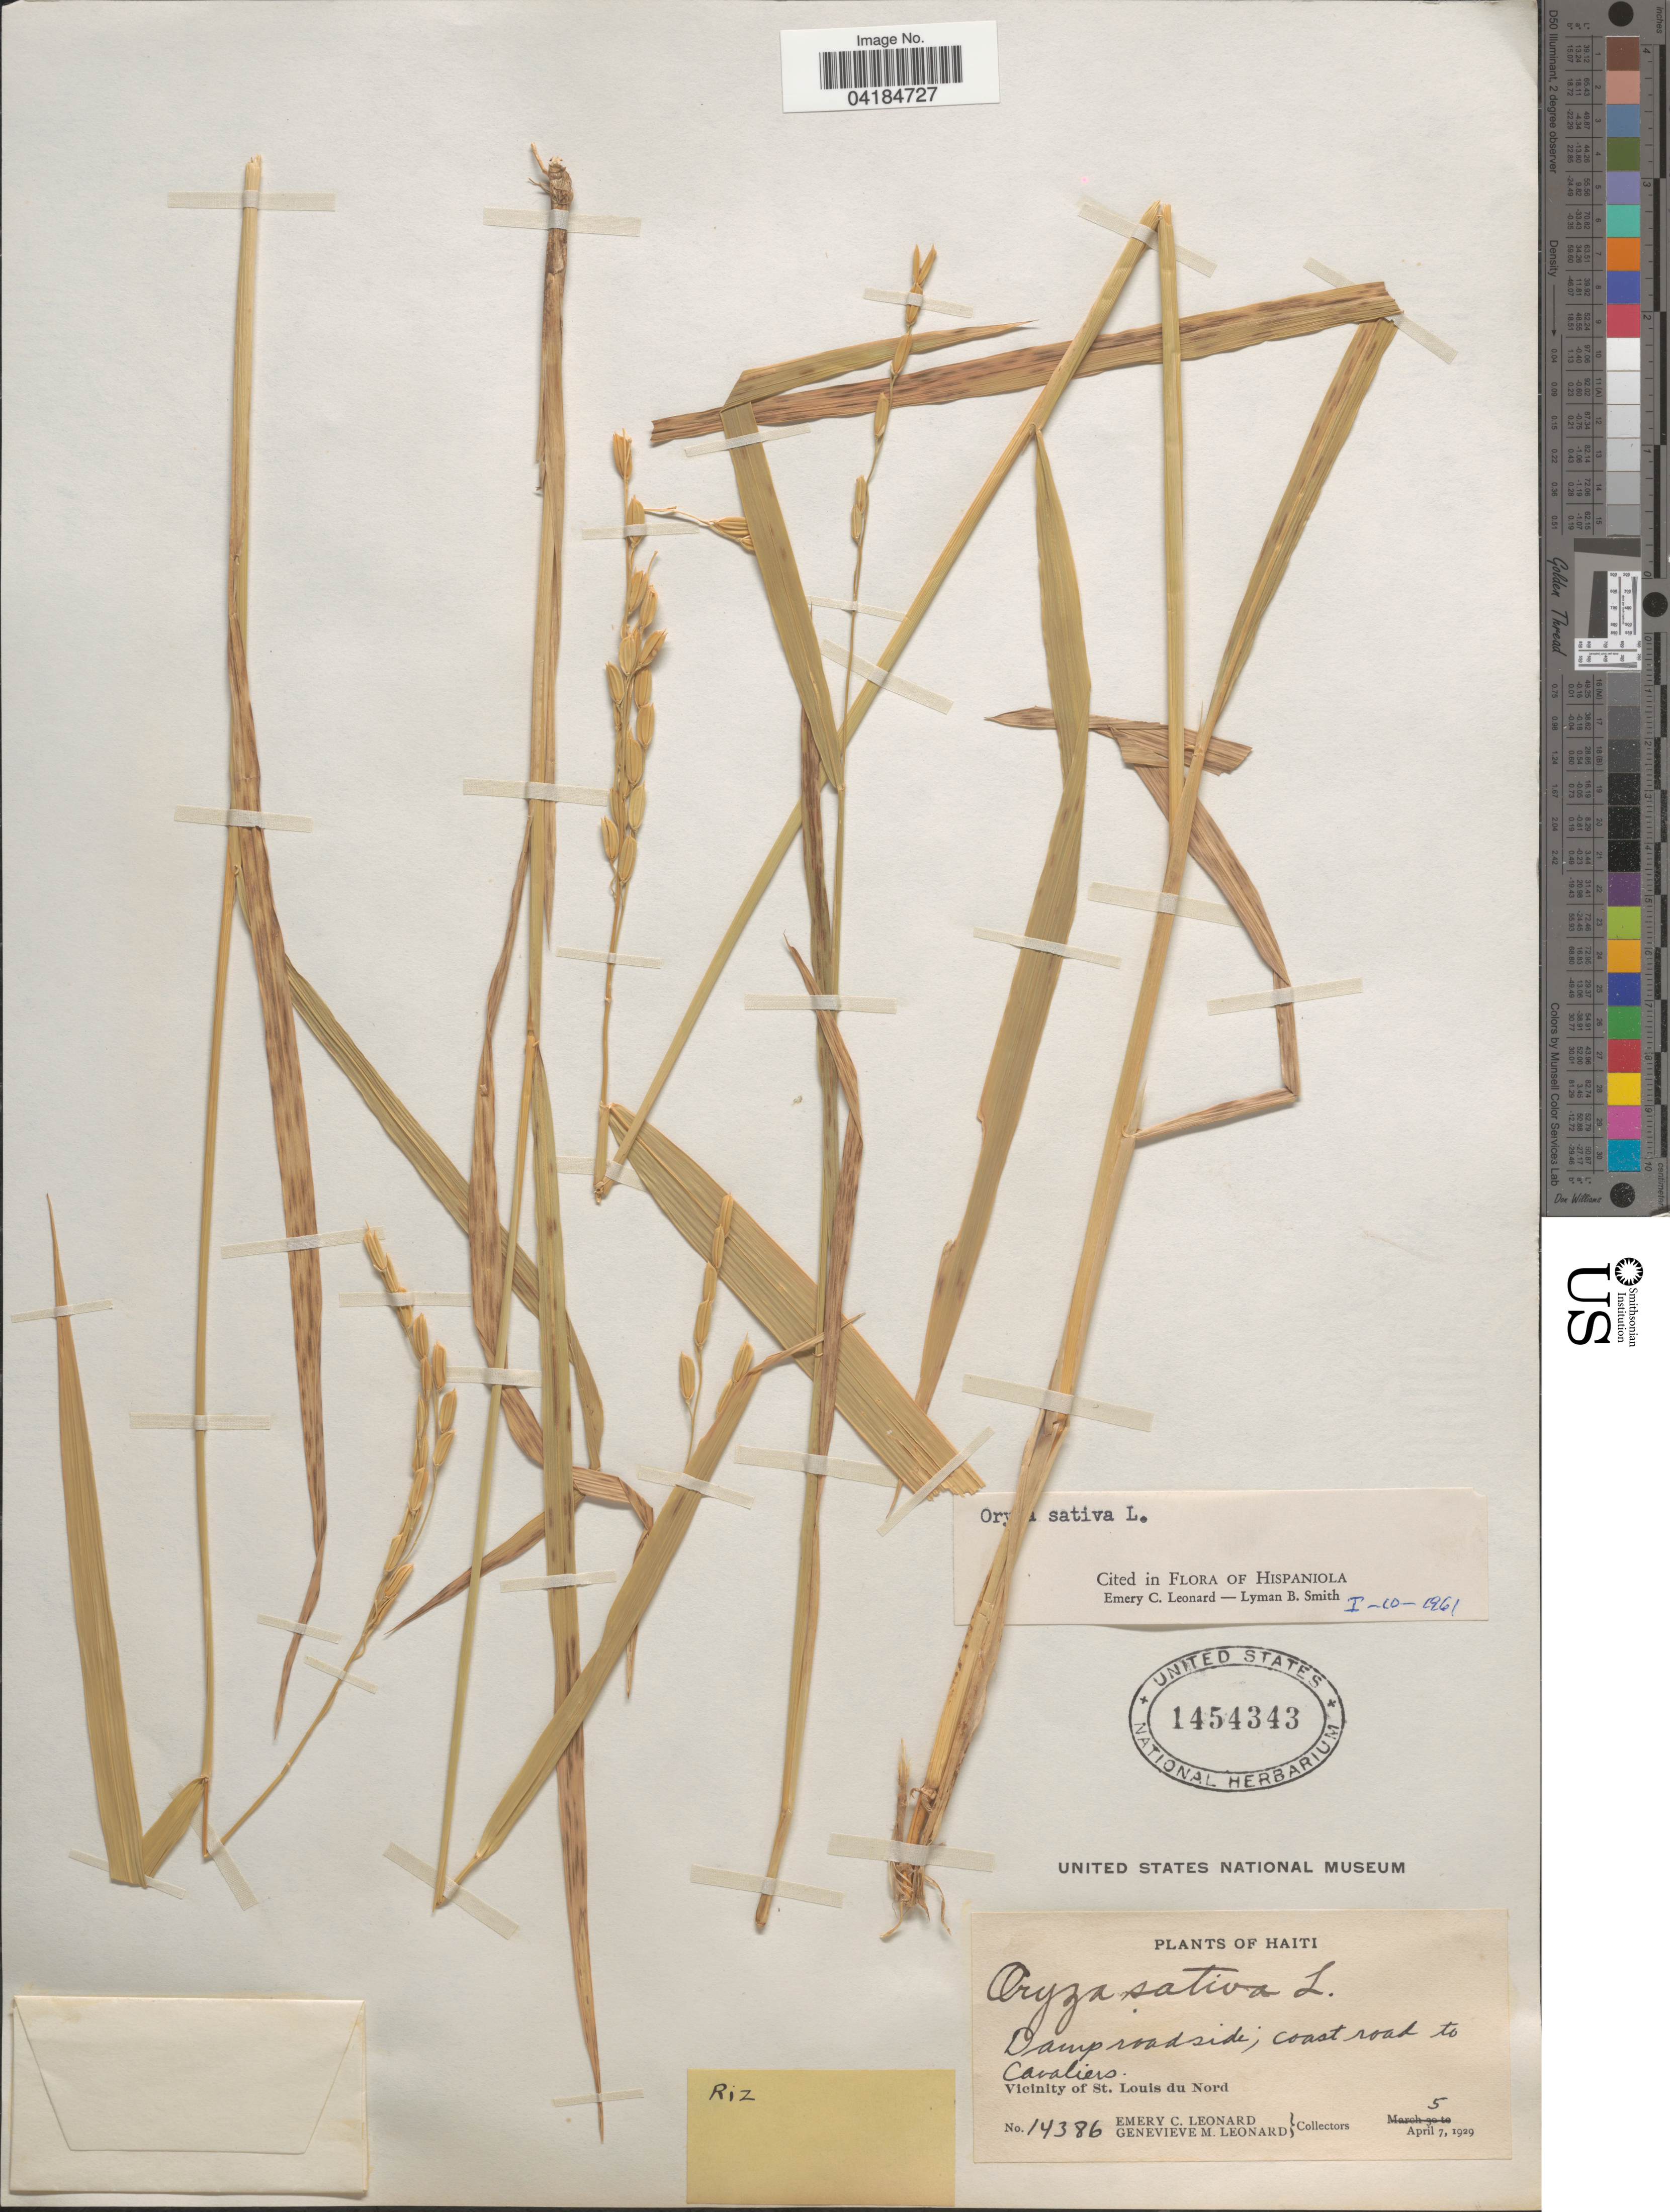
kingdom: Plantae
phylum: Tracheophyta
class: Liliopsida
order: Poales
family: Poaceae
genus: Oryza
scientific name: Oryza sativa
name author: L.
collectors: E. C. Leonard & G. M. Leonard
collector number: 14386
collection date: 1929-04-05/1929-04-07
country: Haiti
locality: Coast road to Cavaliers. Vicinity of St. Louis du Nord.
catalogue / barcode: US 1454343